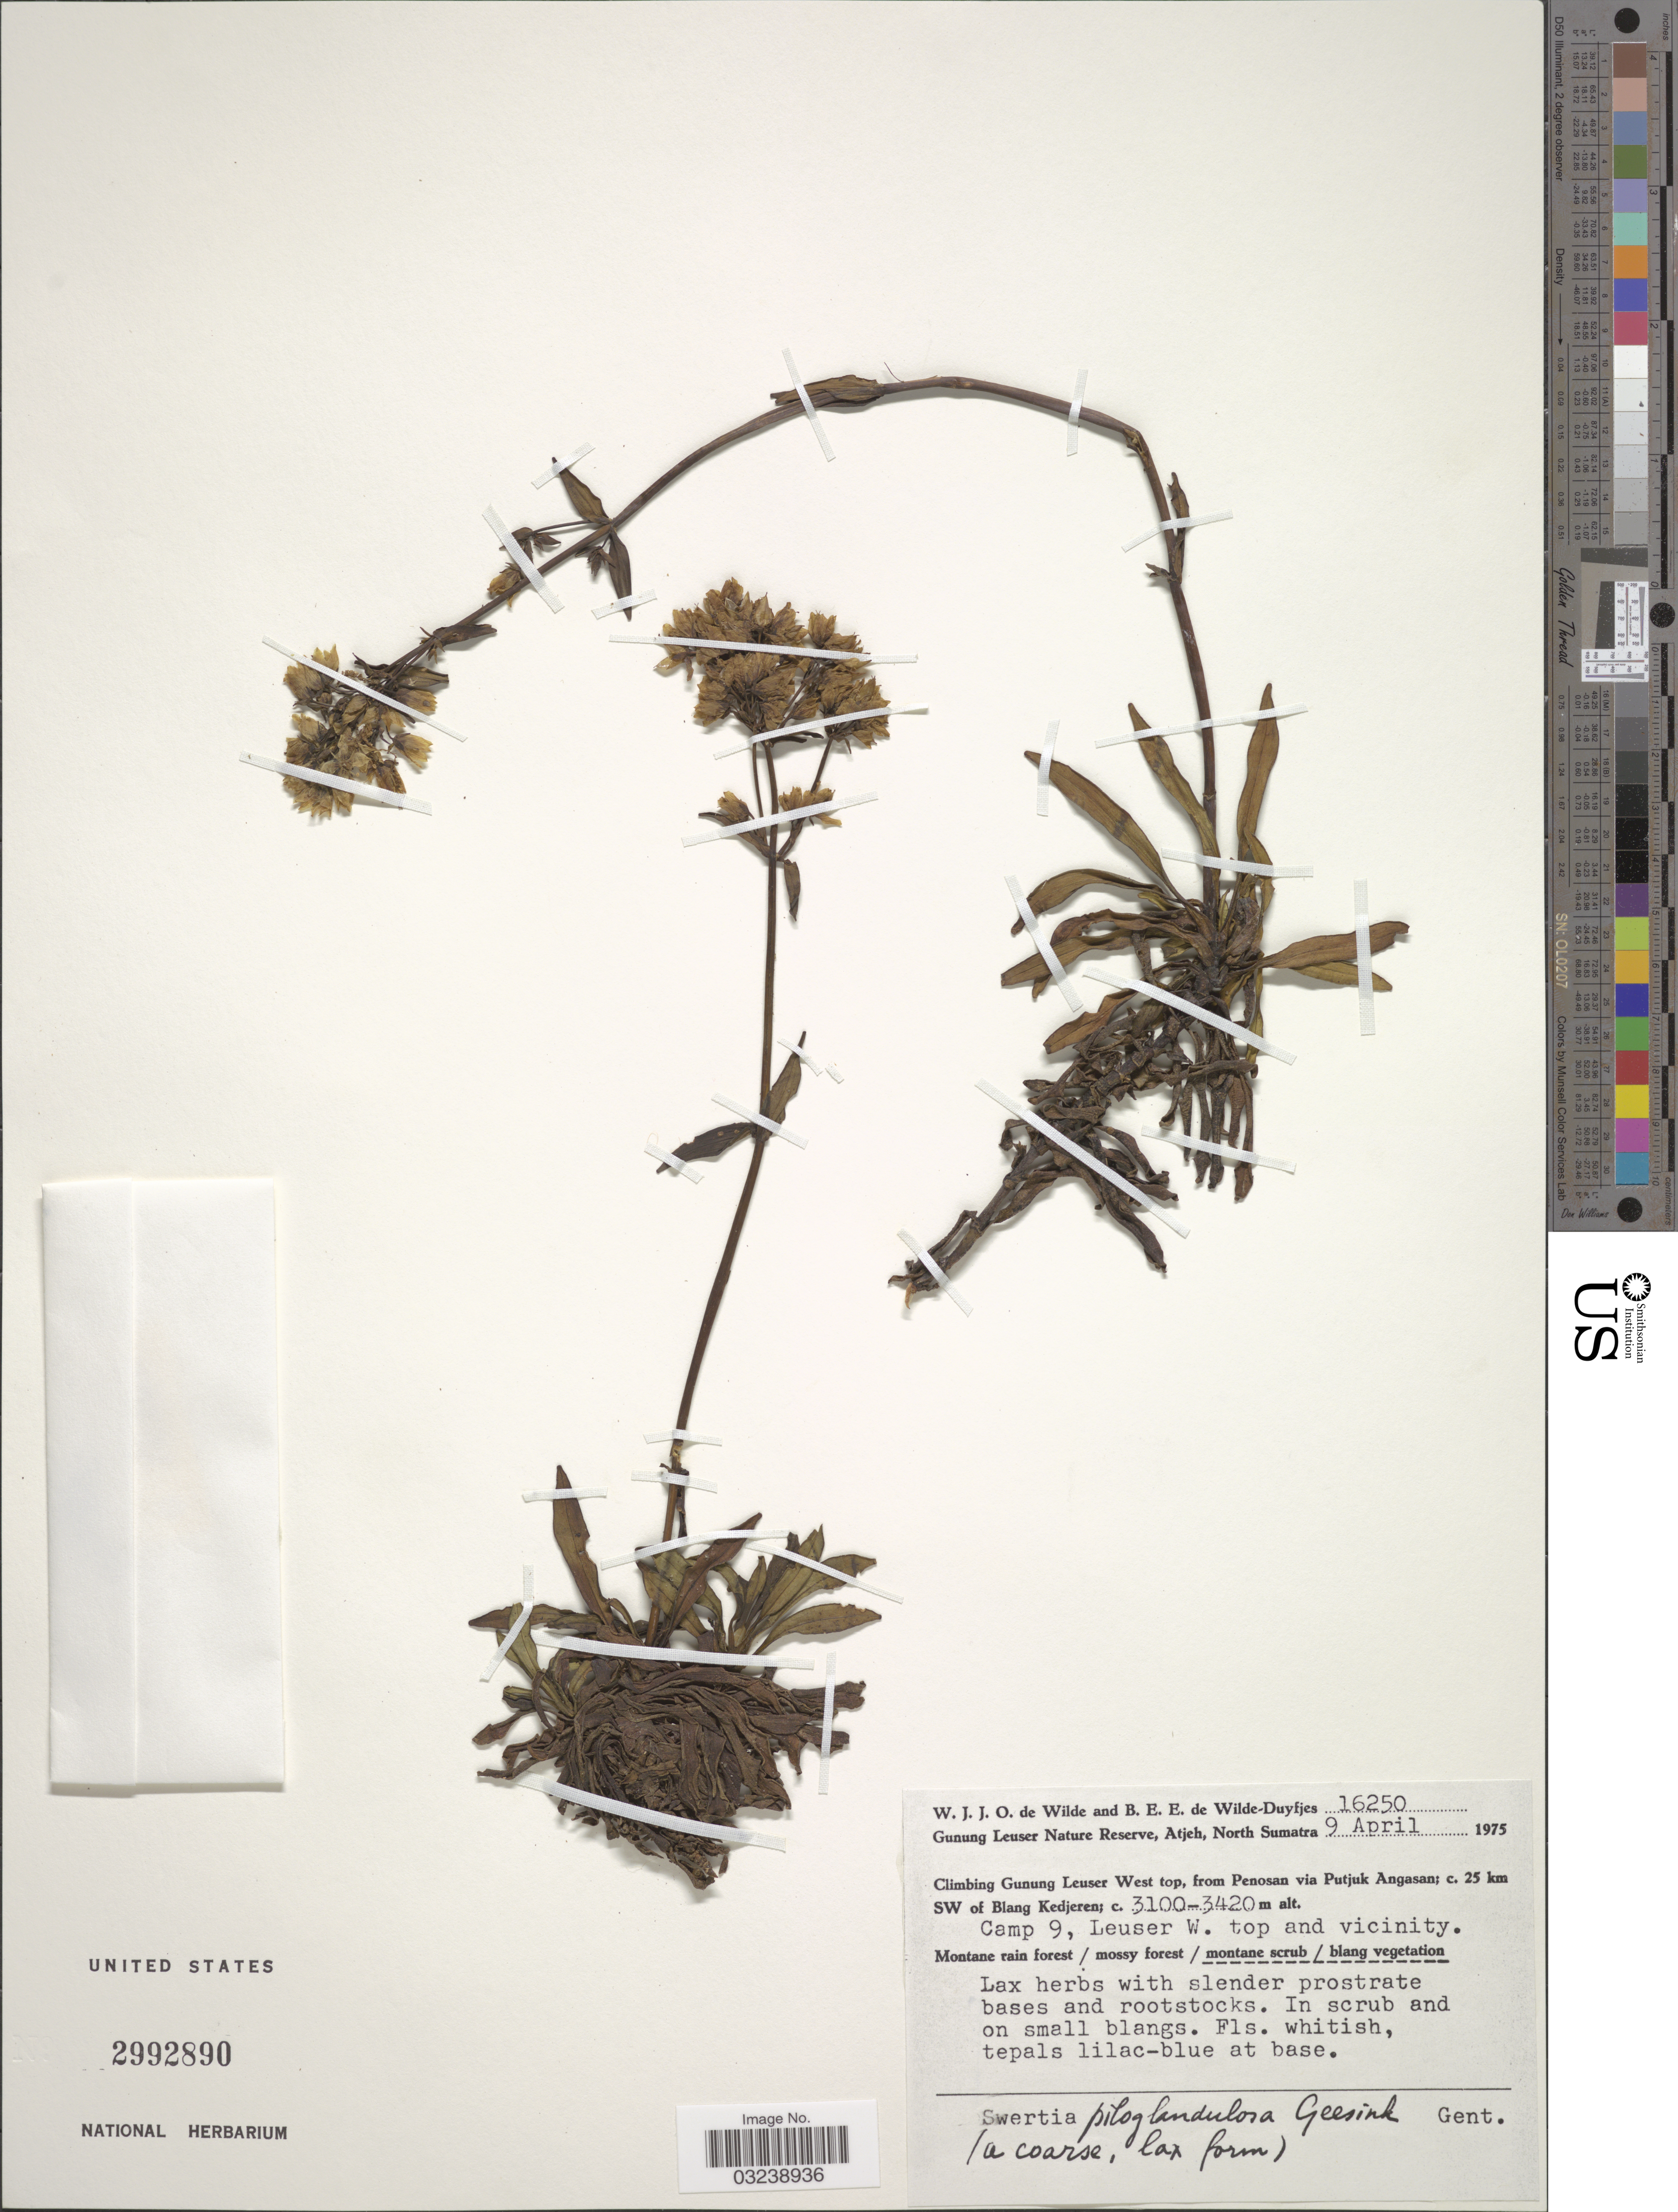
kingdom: Plantae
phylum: Tracheophyta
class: Magnoliopsida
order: Gentianales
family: Gentianaceae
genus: Swertia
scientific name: Swertia piloglandulosa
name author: R. Geesink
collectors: W. J. de Wilde & B. E. de Wilde-Duyfjes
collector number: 16250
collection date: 1975-04-09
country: Indonesia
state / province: Sumatra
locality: Gunung Leuser Nature Reserve, Atjeh, North Sumatra. Climbing Gunung Leuser West top, from Penosan via Putjuk Angasan; c. 25 km SW of Blang Kedjeren. Camp 9, Leuser W. top and vicinity.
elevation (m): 3100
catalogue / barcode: US 2992890